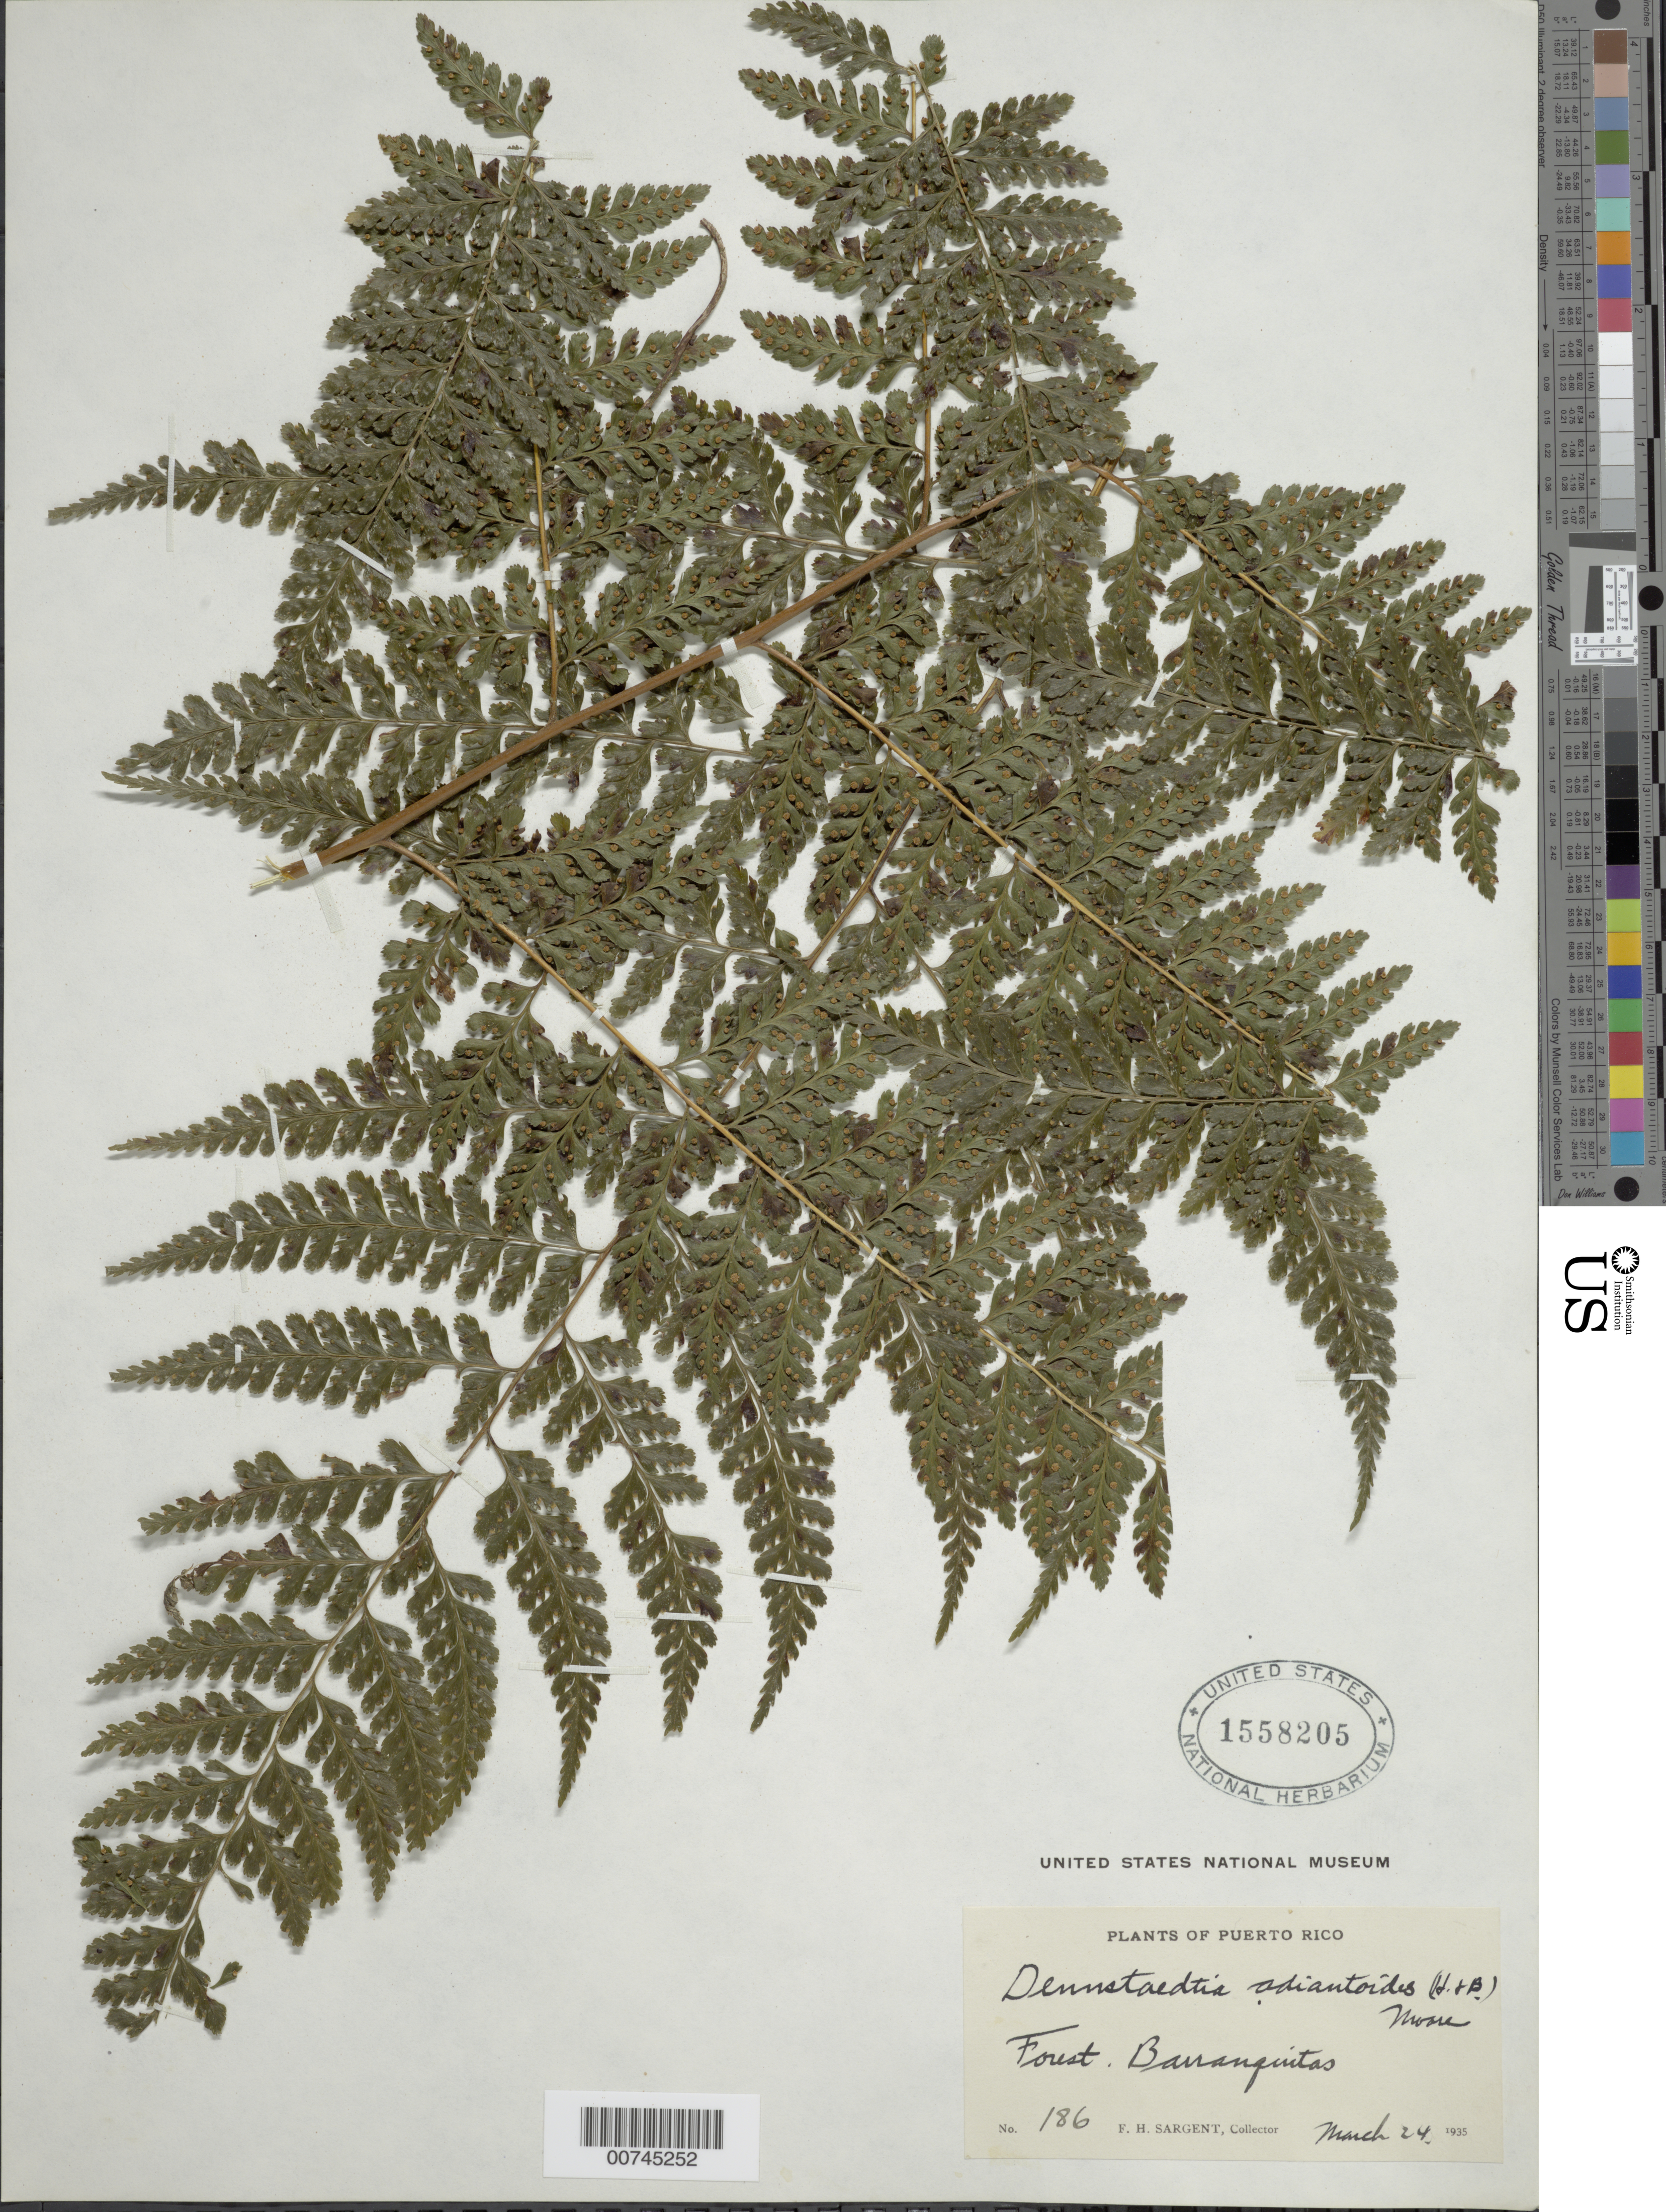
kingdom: Plantae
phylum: Tracheophyta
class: Polypodiopsida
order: Polypodiales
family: Dennstaedtiaceae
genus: Dennstaedtia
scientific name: Dennstaedtia bipinnata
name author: (Cav.) Maxon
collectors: F. H. Sargent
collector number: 186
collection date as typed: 24 Mar 1935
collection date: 1935-03-24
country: Puerto Rico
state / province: Barranquitas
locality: Barranquitas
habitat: Forest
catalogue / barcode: US 1558205